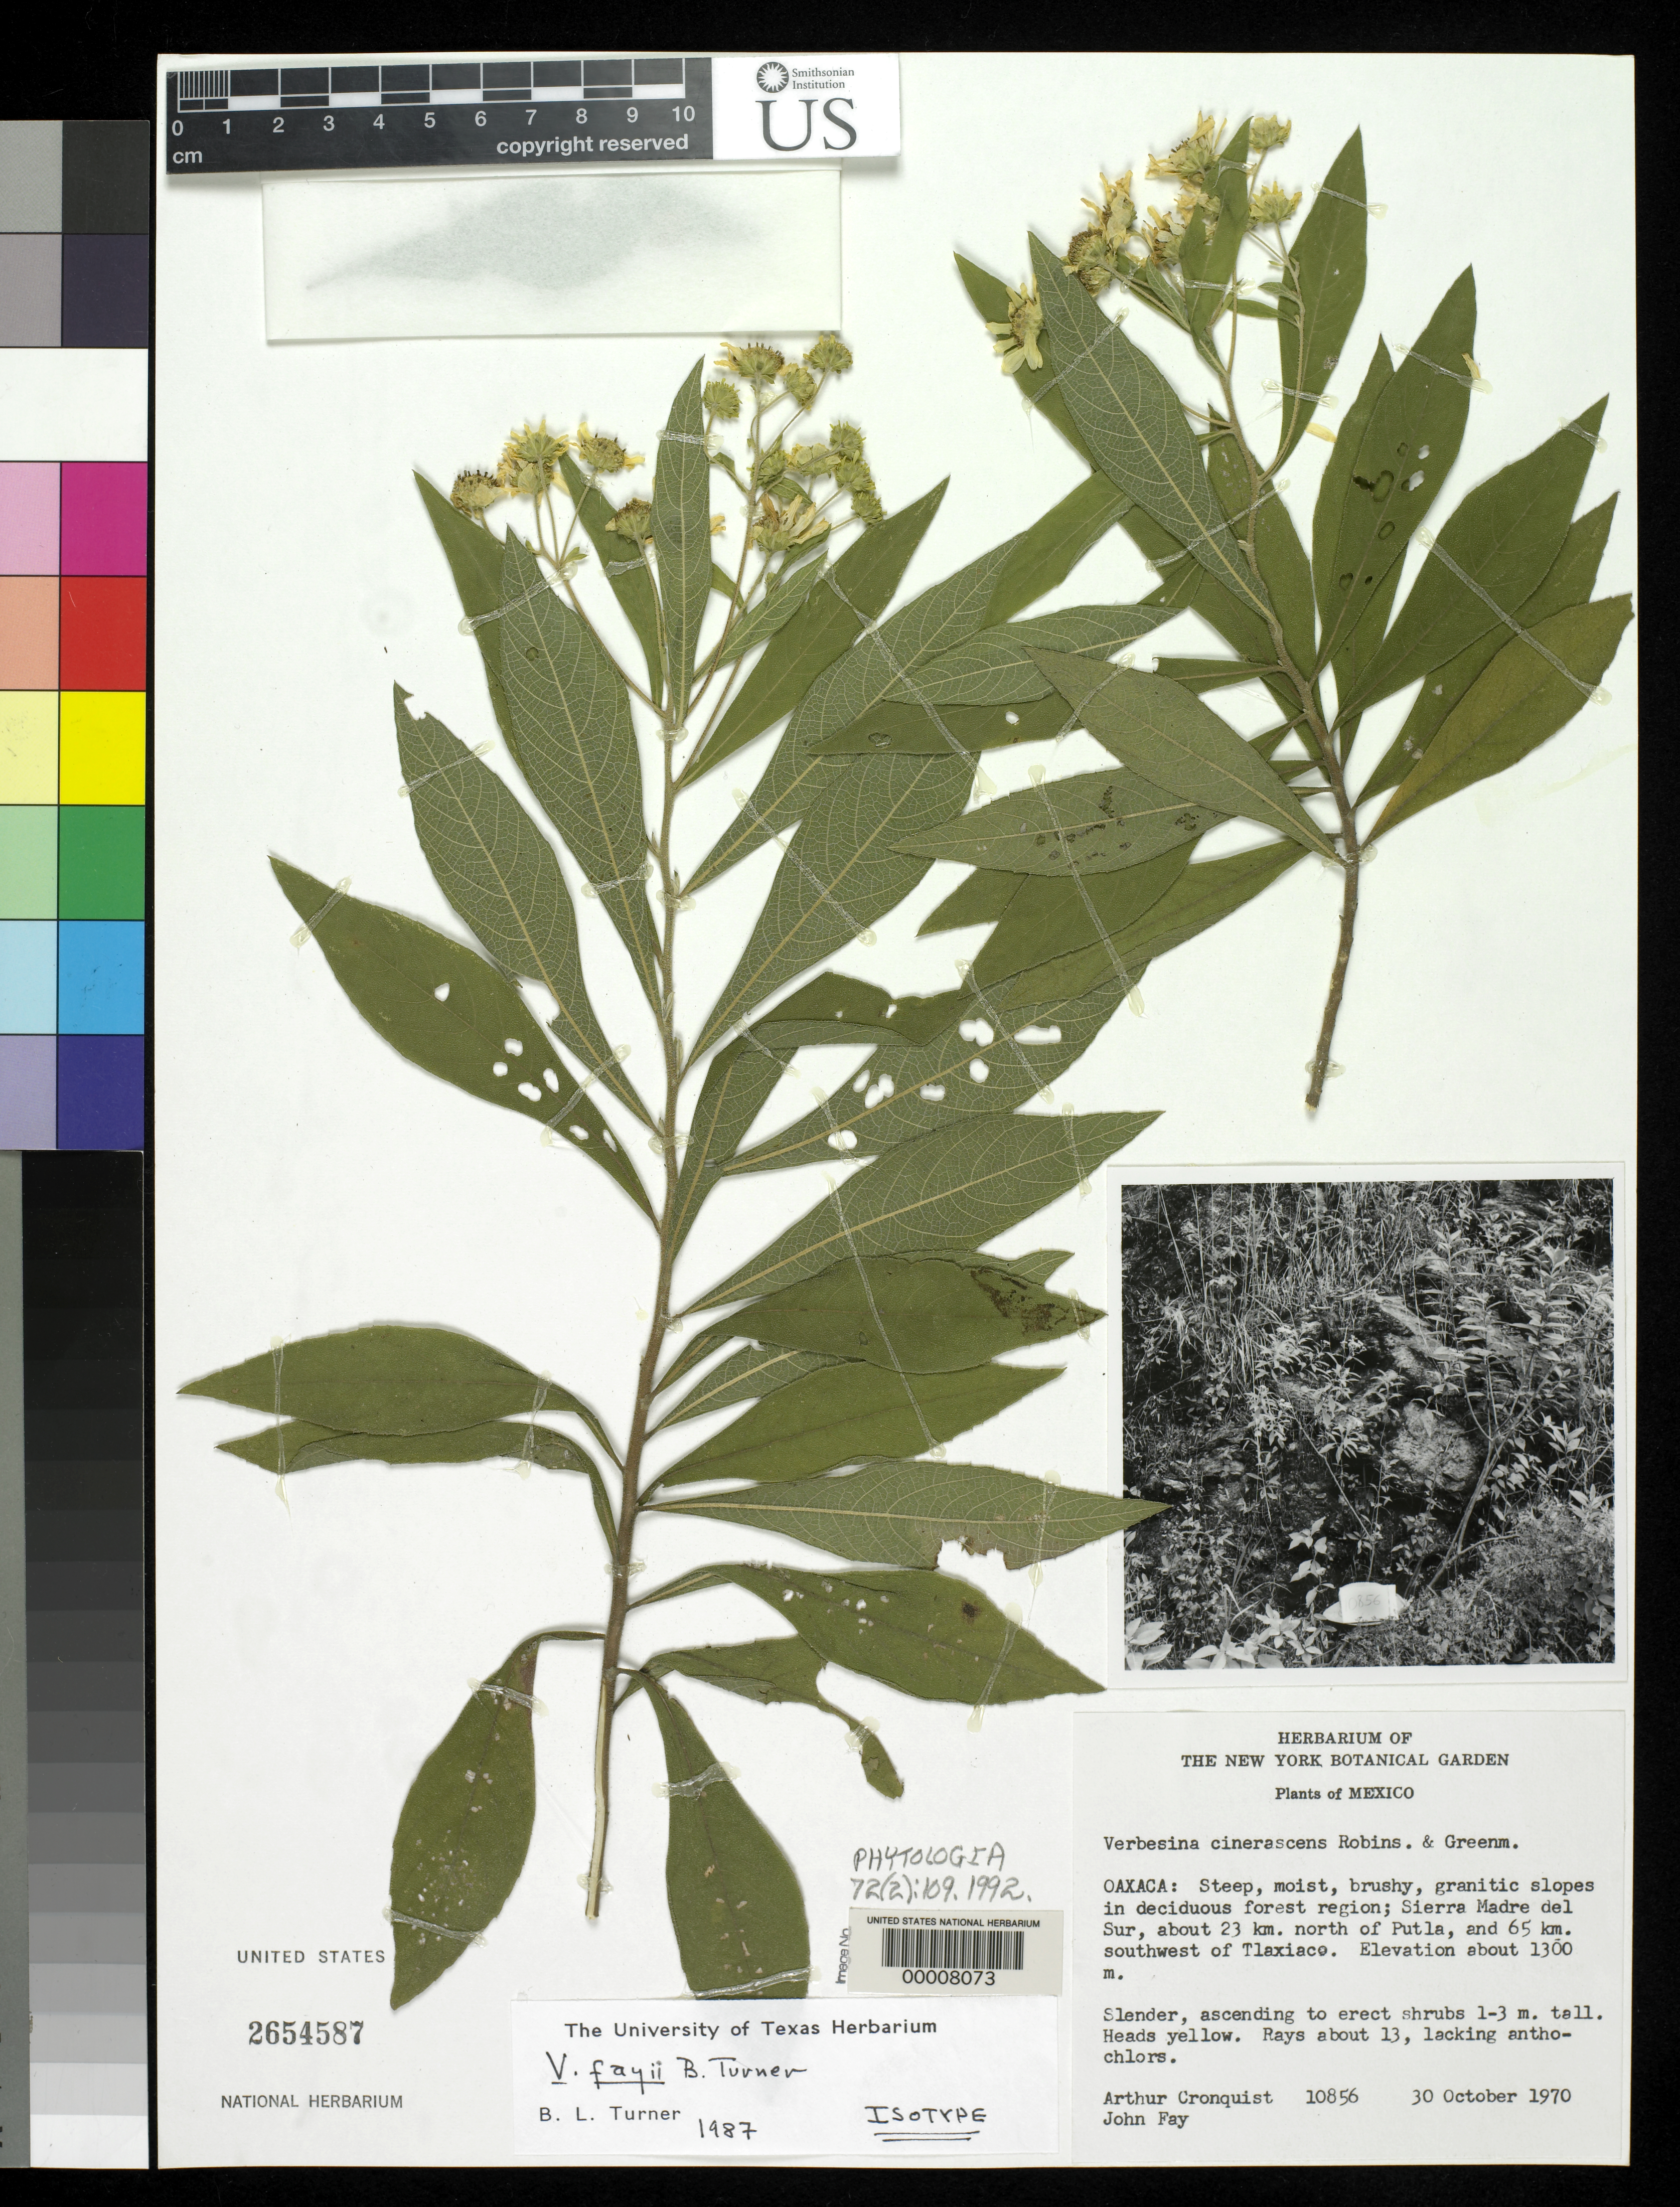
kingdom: Plantae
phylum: Tracheophyta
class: Magnoliopsida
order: Asterales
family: Asteraceae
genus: Verbesina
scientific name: Verbesina fayi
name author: B.L. Turner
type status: Isotype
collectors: A. J. Cronquist & J. Fay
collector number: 10856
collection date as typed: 30 Oct 1970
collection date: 1970-10-30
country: Mexico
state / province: Oaxaca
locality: Sierra Madre del Sur, ca. 23 km N of Putla, 65 km SW of Tlaxiaco.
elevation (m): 1300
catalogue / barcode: US 2654587